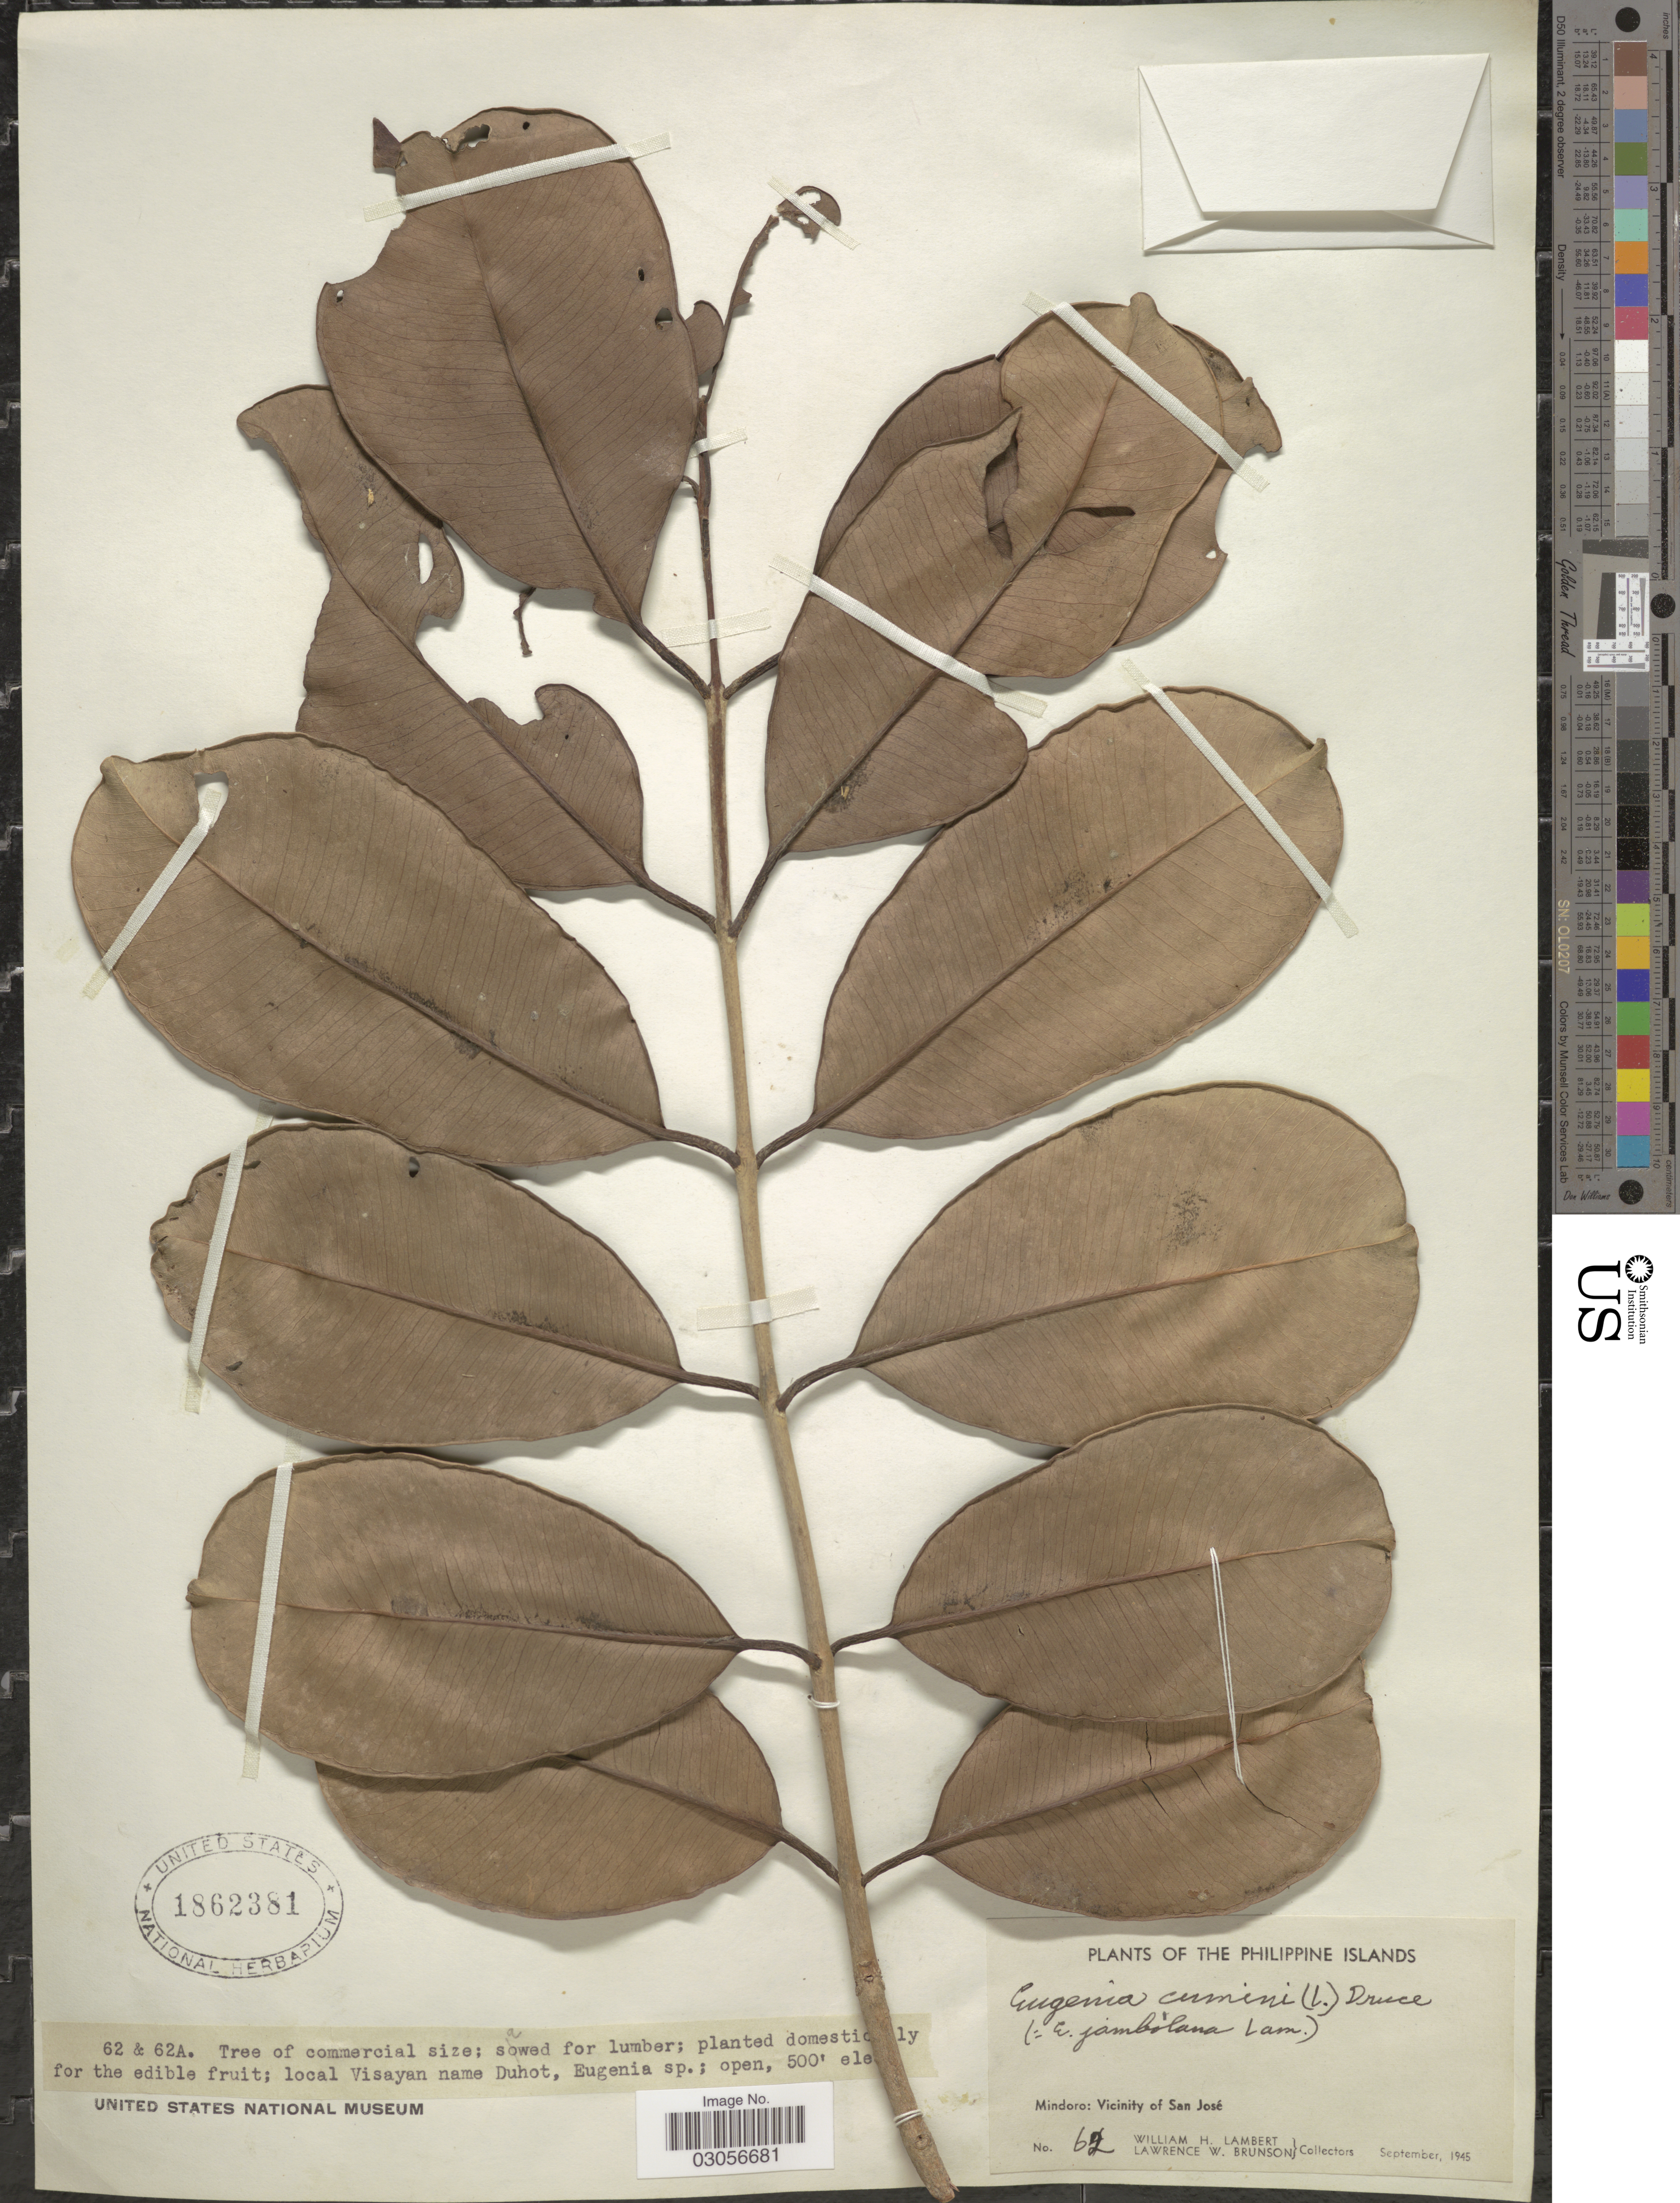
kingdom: Plantae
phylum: Tracheophyta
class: Magnoliopsida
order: Myrtales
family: Myrtaceae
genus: Syzygium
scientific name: Syzygium cumini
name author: (L.) Skeels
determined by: Strong, Mark T., (BOT), Smithsonian Institution - National Museum of Natural History (UNITED STATES)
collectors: W. Lambert & L. Brunson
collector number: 62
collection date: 1945-09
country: Philippines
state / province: Mimaropa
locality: Philippine Islands. Mindoro: Vicinity of San José.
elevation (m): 152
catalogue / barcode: US 1862381